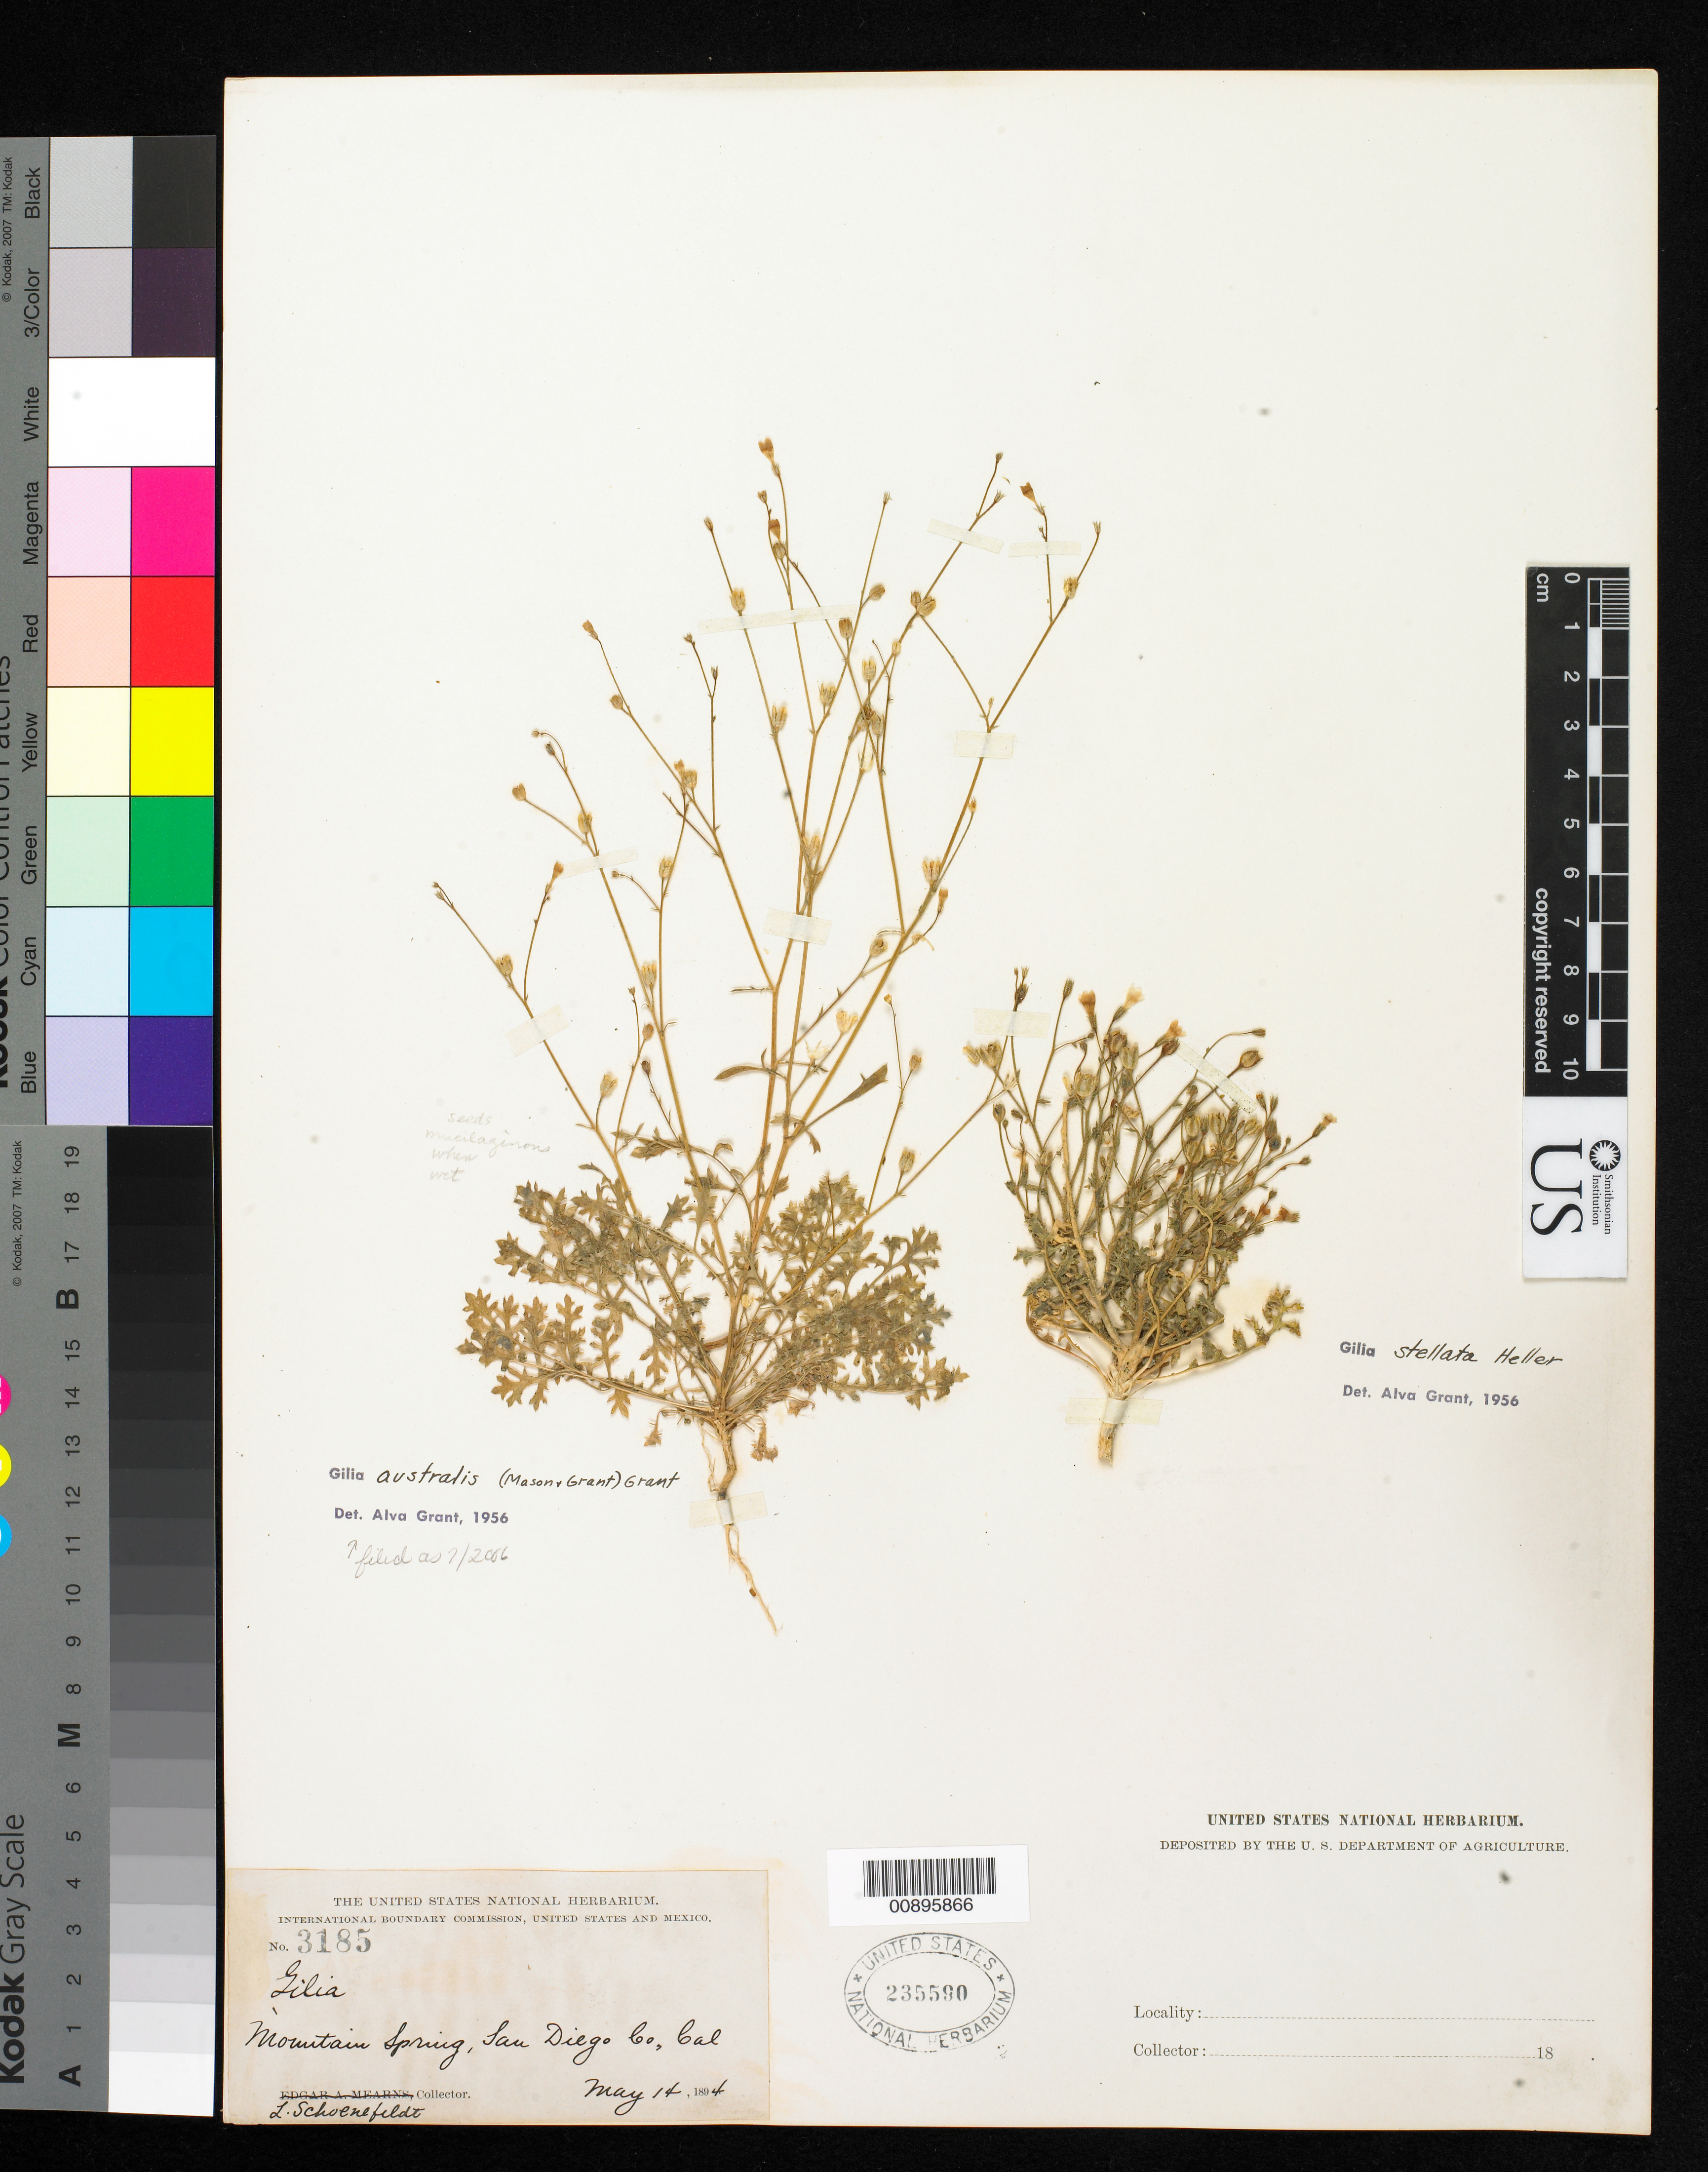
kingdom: Plantae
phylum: Tracheophyta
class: Magnoliopsida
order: Ericales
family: Polemoniaceae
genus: Saltugilia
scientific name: Saltugilia australis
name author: (H. Mason & A.D. Grant) L.A. Johnson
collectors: L. Schoenfeldt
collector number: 3185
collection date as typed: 14 May 1894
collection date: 1894-05-14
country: United States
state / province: California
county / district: San Diego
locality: Mountain Spring, San Diego County, California.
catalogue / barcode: US 235590